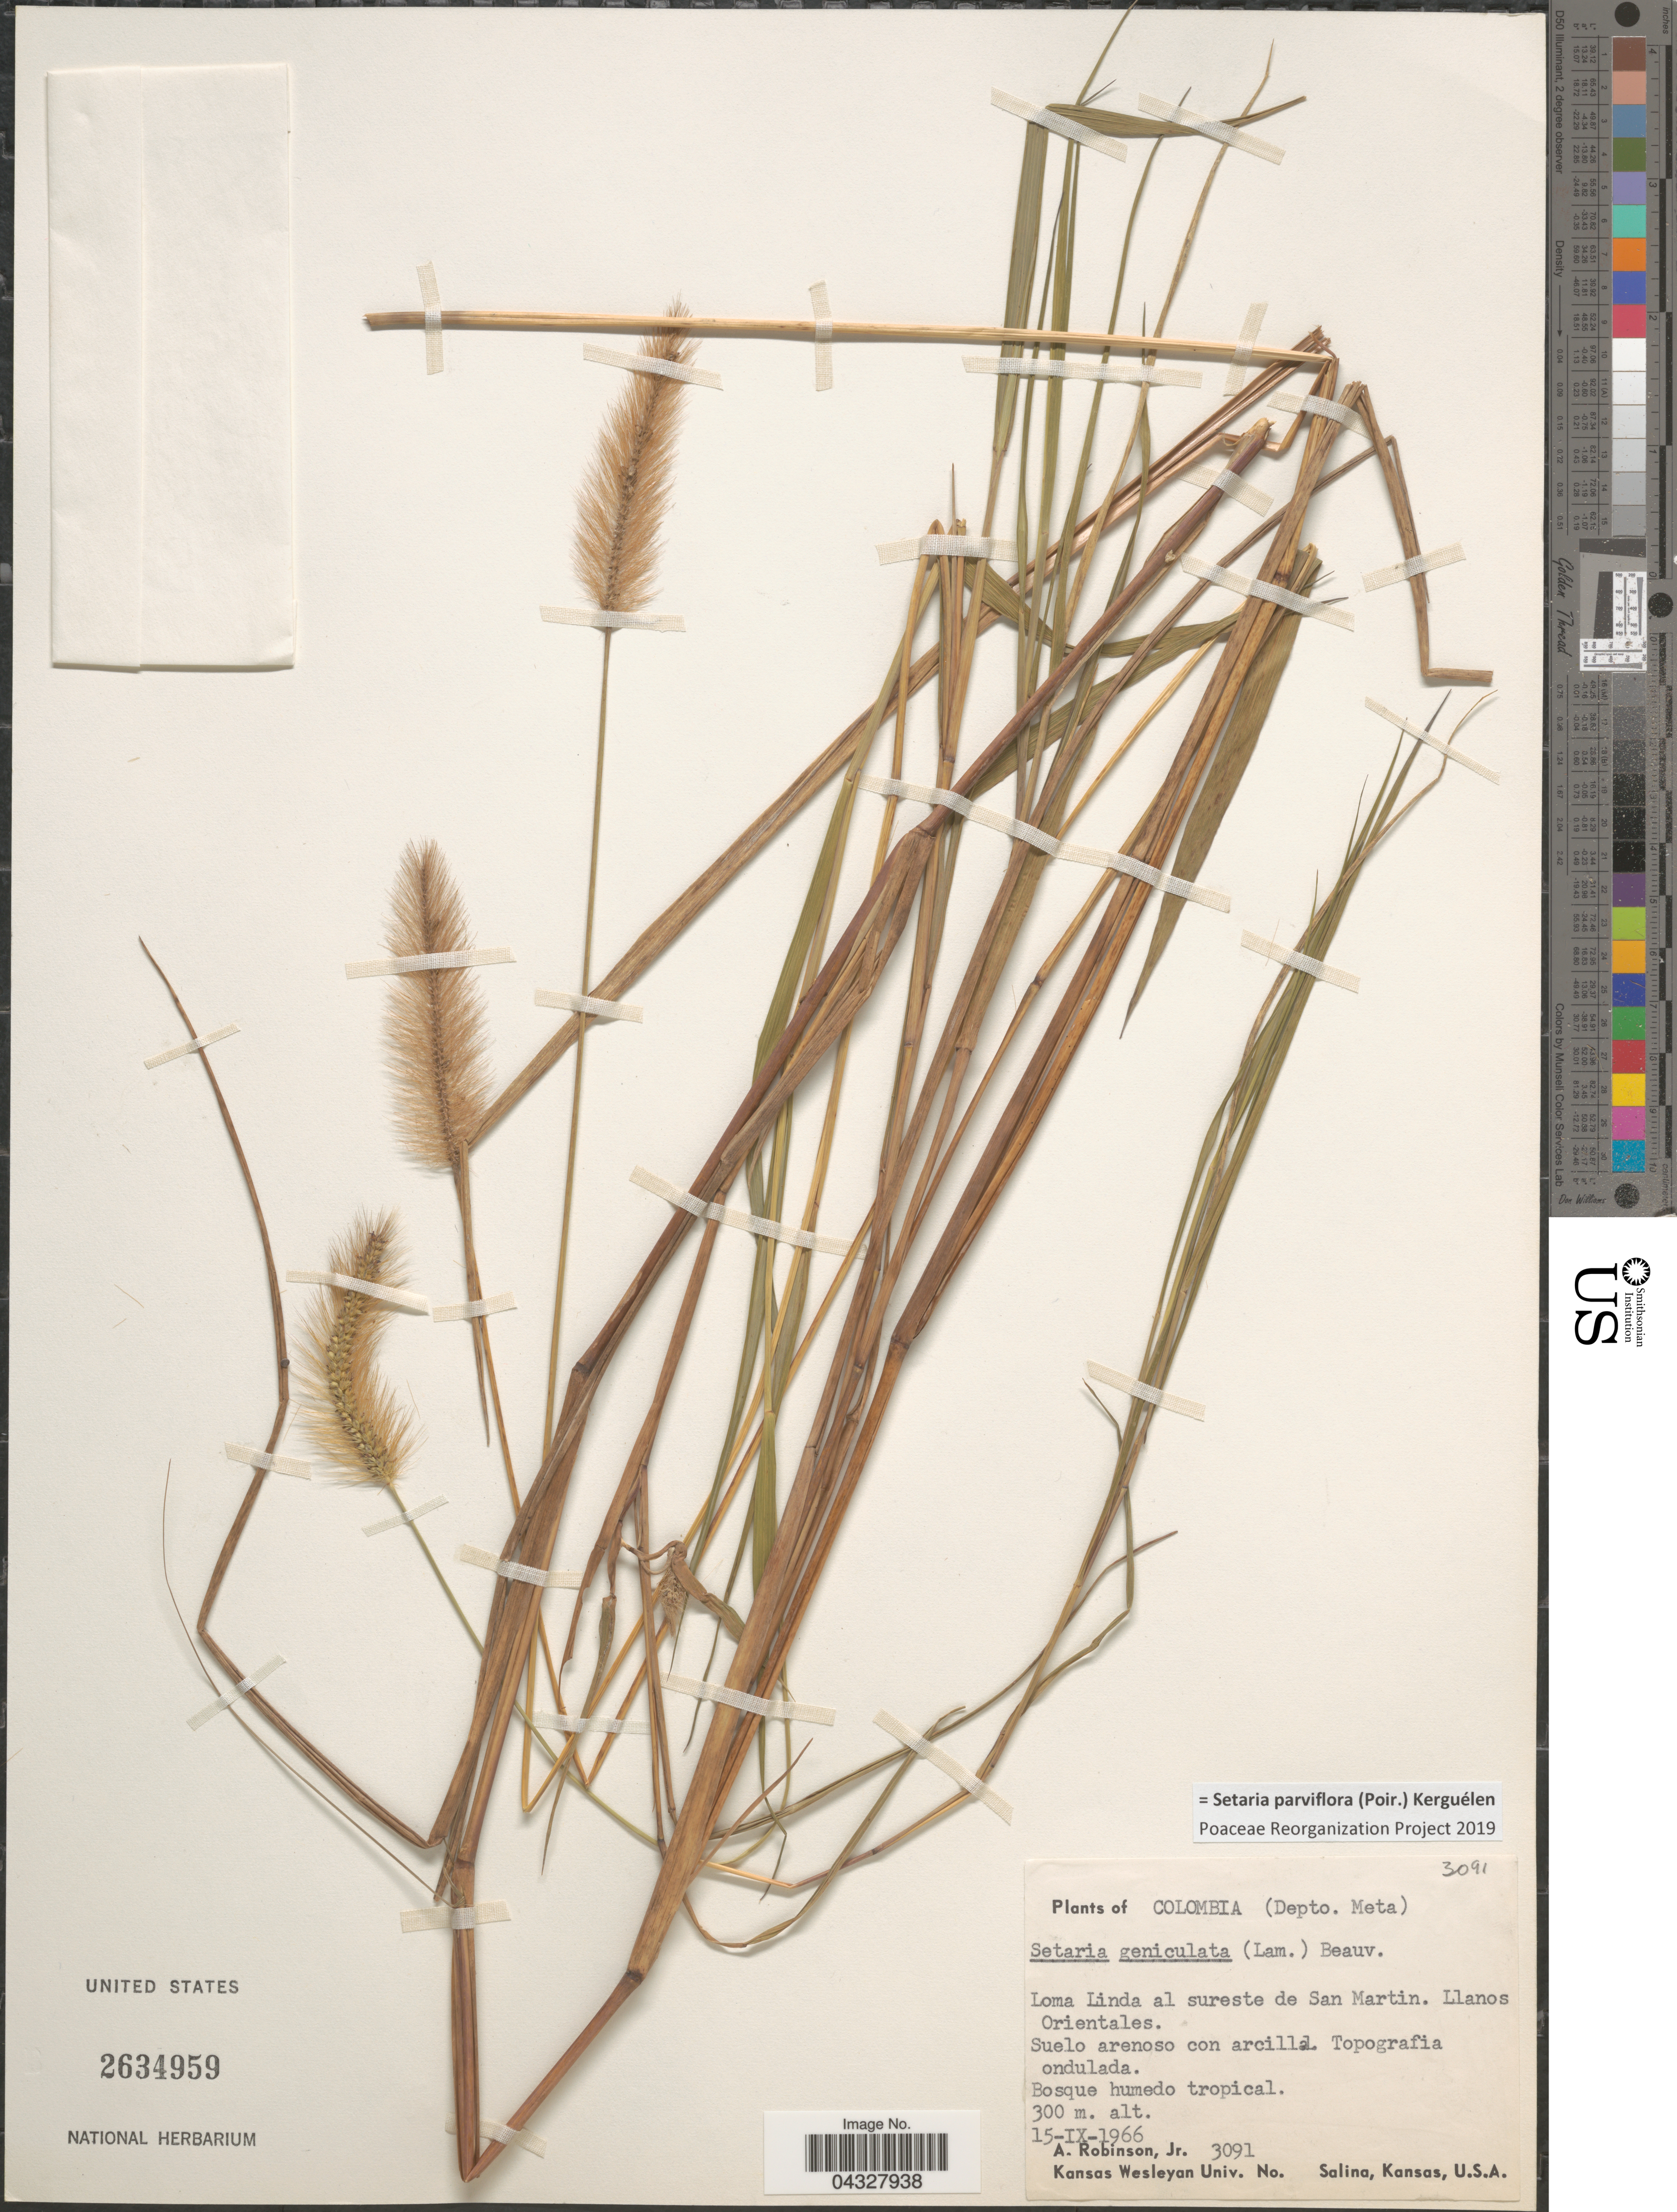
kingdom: Plantae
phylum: Tracheophyta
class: Liliopsida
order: Poales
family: Poaceae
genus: Setaria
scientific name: Setaria parviflora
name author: (Poir.) Kerguélen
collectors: A. Robinson Jr.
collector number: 3091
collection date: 1966-09-15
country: Colombia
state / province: Meta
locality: (Depto. Meta). Loma Linda al sureste de San Martin. Llanos Orientales.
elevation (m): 300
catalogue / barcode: US 2634959